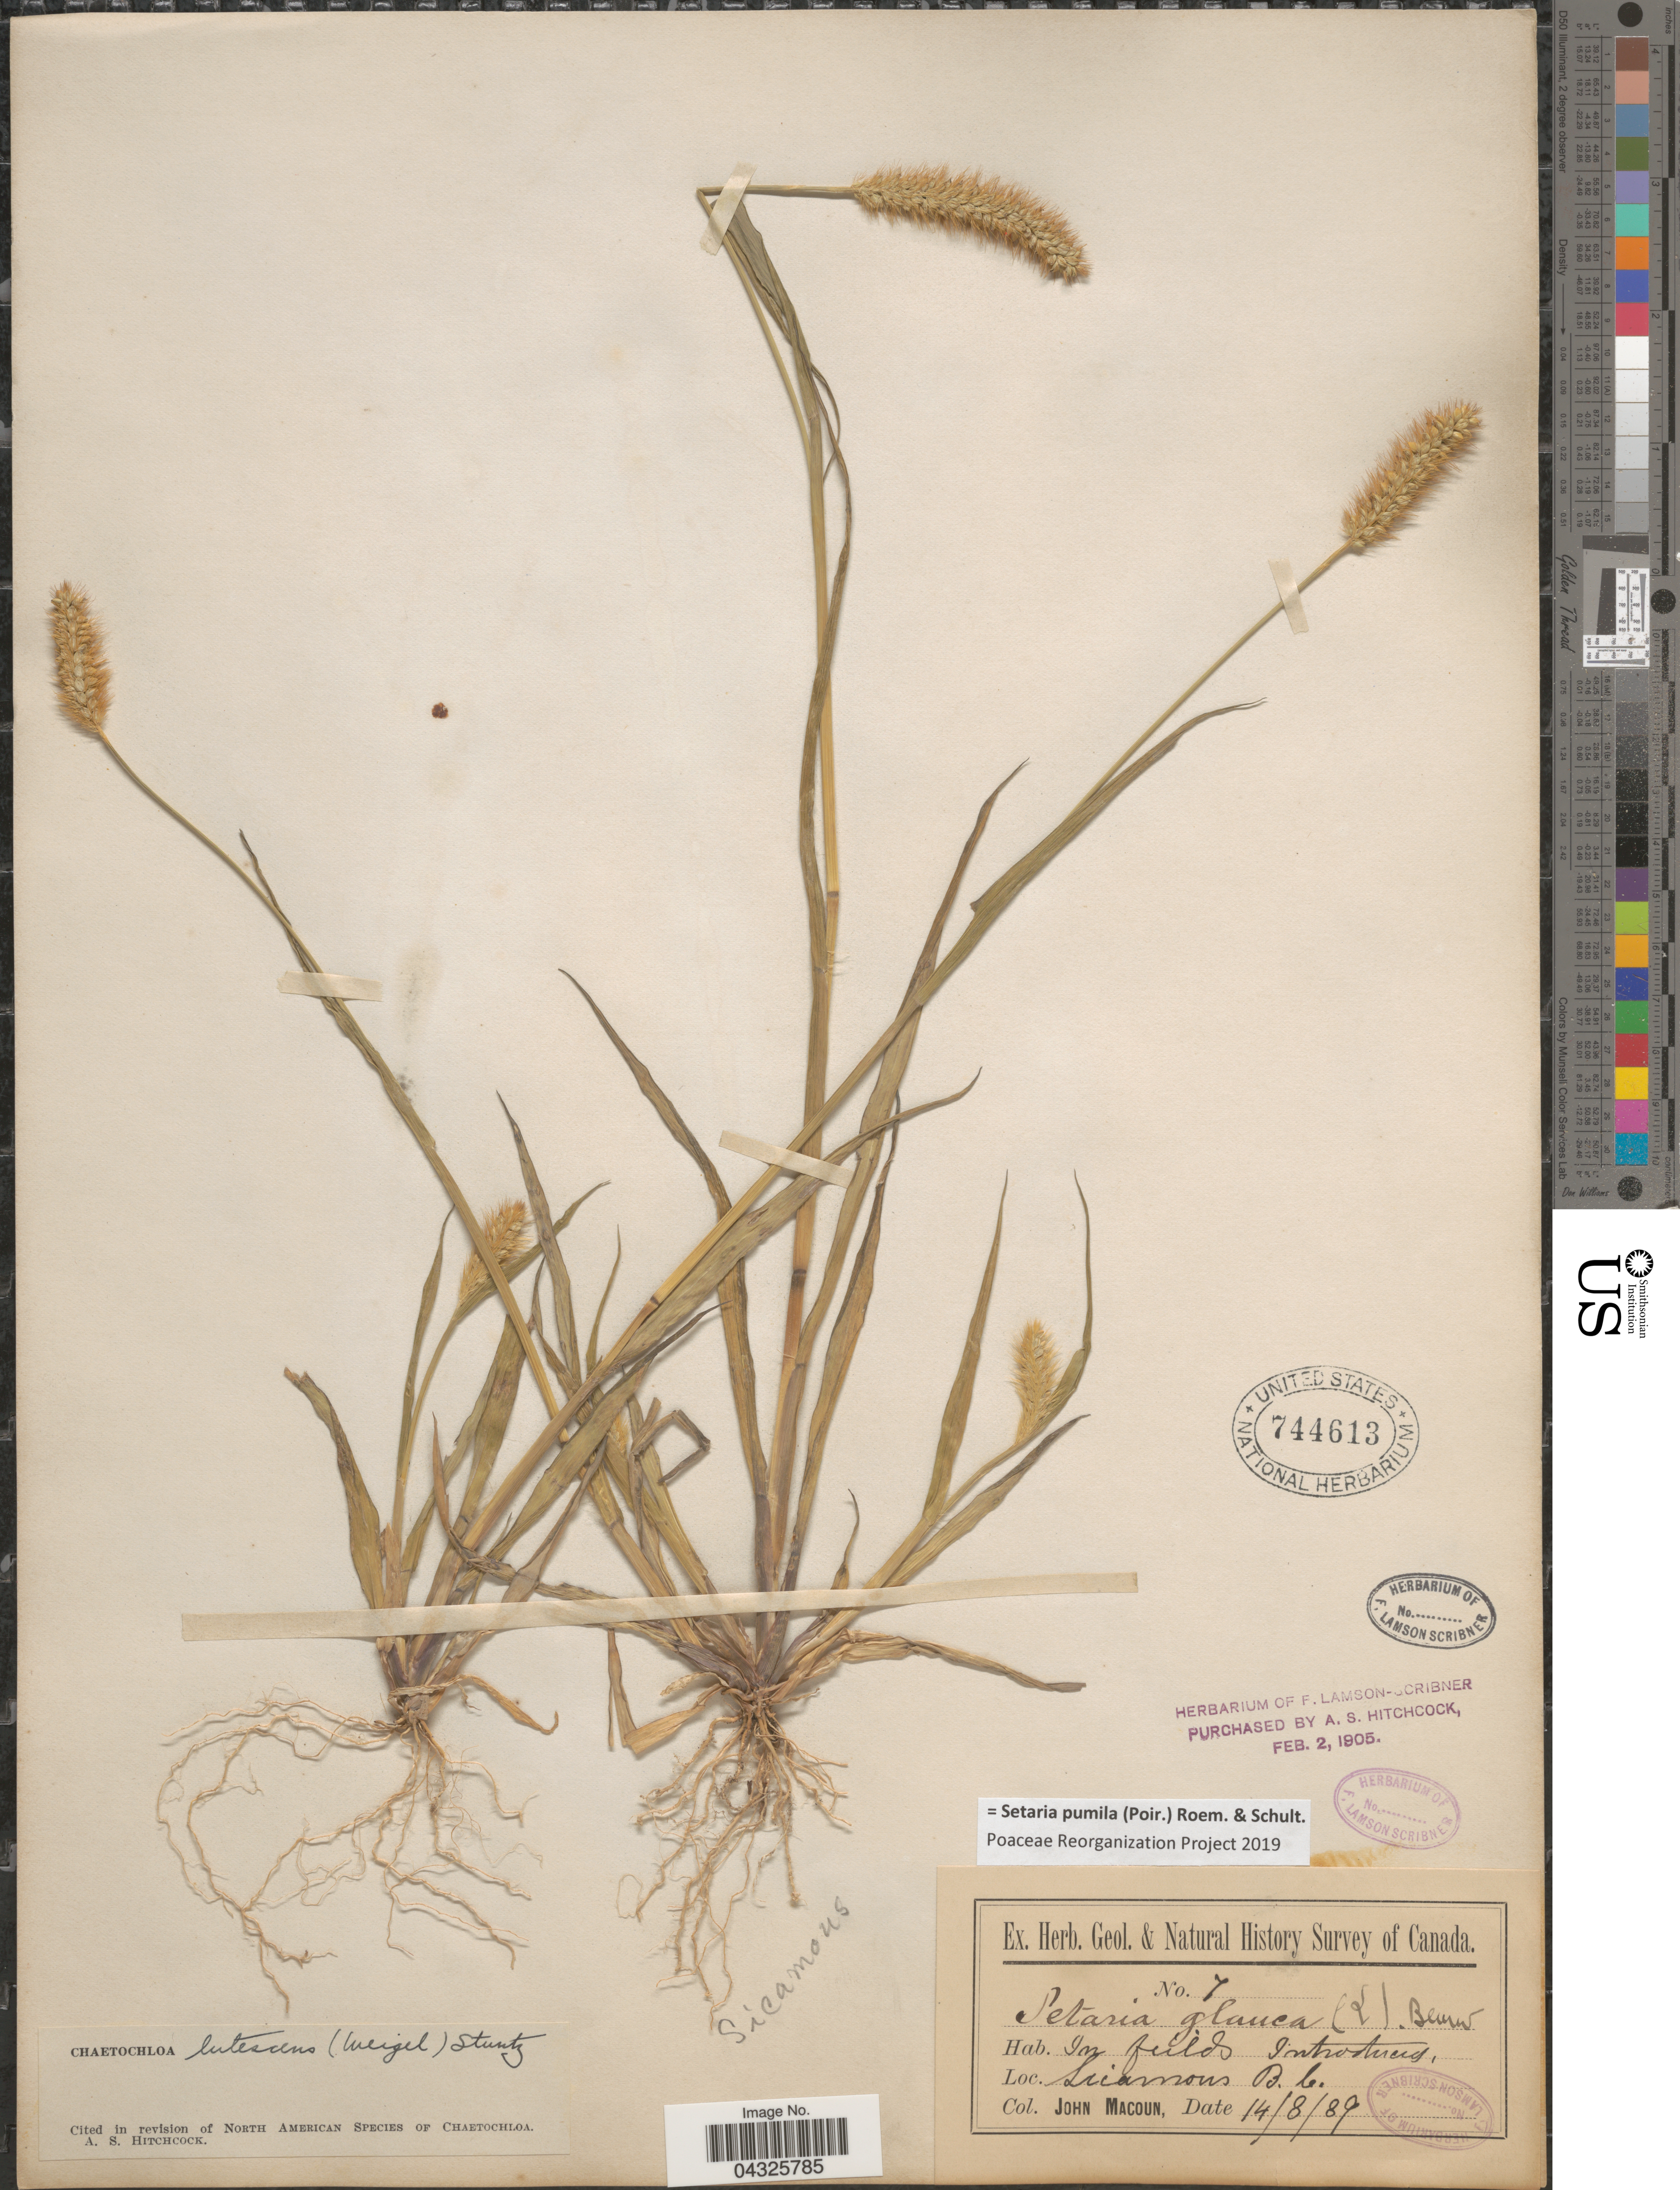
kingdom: Plantae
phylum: Tracheophyta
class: Liliopsida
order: Poales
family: Poaceae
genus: Setaria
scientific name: Setaria pumila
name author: (Poir.) Roem. & Schult.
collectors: J. Macoun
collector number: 7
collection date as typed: Transcribed d/m/y: 14/8/89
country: Canada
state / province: British Columbia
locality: Geol. & Natural History Survey of Canada. Sicamous.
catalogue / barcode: US 744613